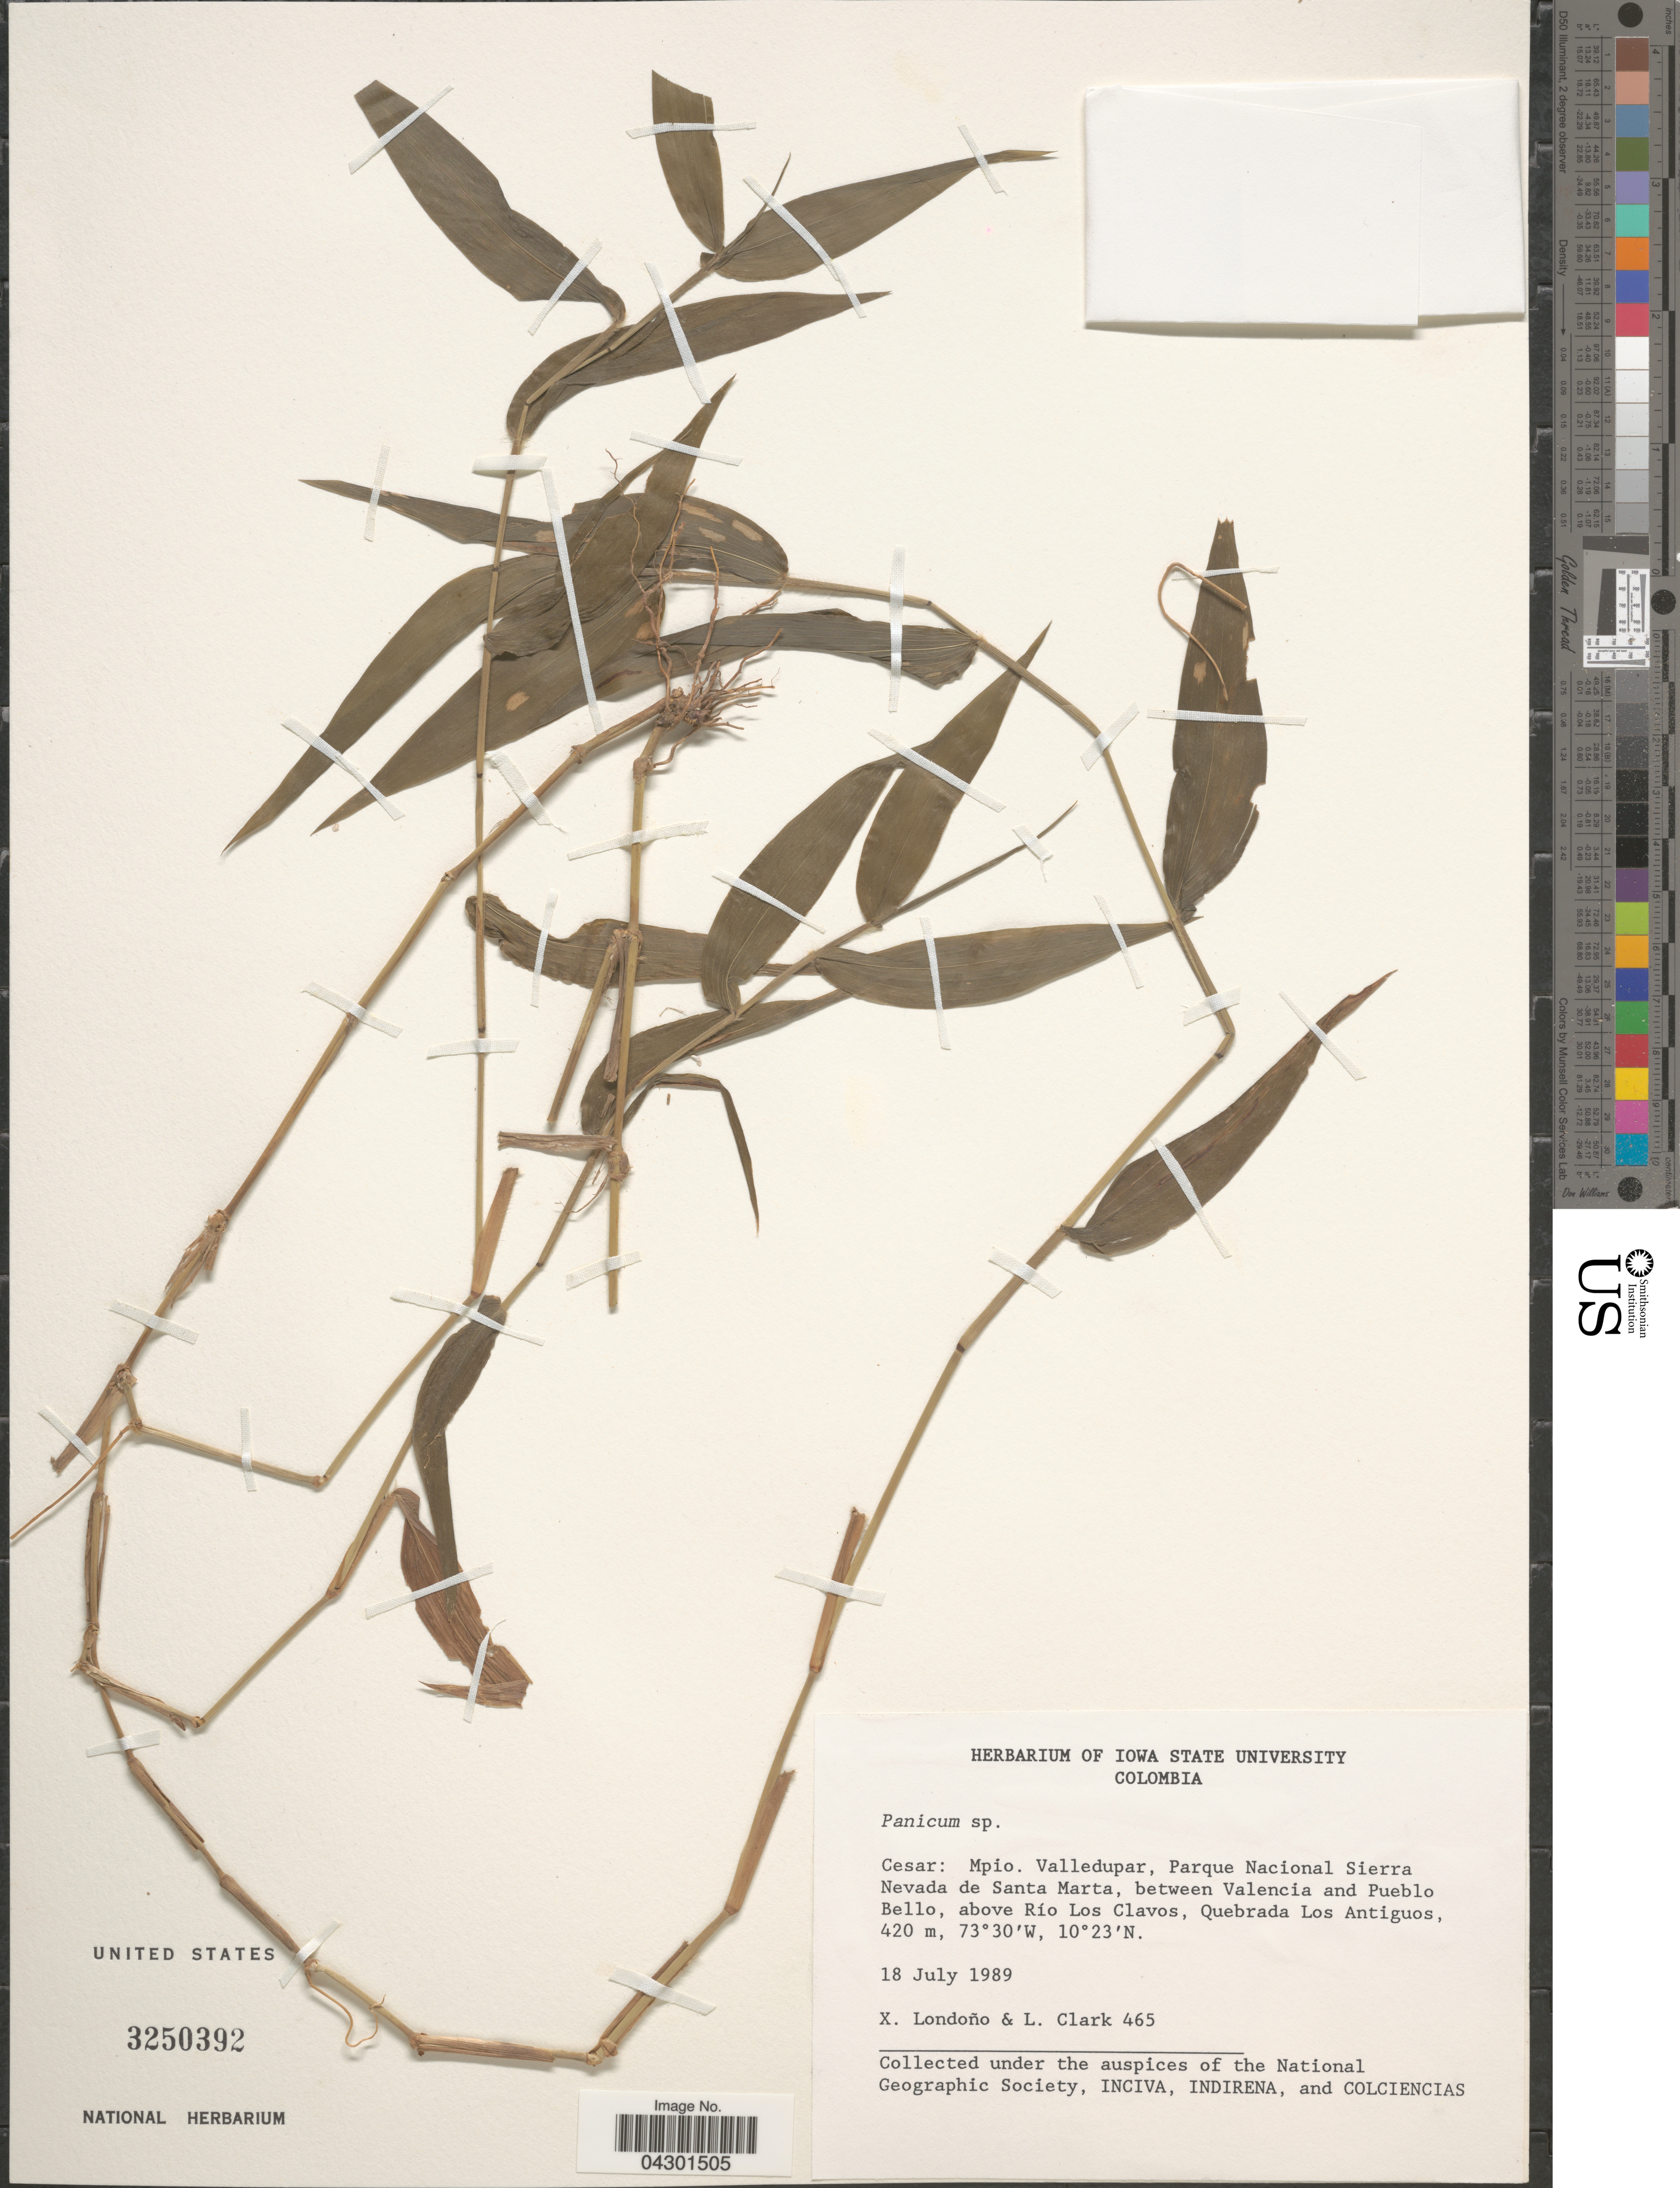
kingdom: Plantae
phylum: Tracheophyta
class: Liliopsida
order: Poales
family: Poaceae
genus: Panicum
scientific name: Panicum sp.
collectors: X. Londoño & L. Clark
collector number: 465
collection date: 1989-07-18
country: Colombia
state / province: Cesar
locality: Mpio. Valledupar, Parque Nacional Sierra Nevada de Santa Marta, between Valencia and Pueblo Bello, above Río Los Clavos, Quebrada Los Antiguos.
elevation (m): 420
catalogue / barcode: US 3250392